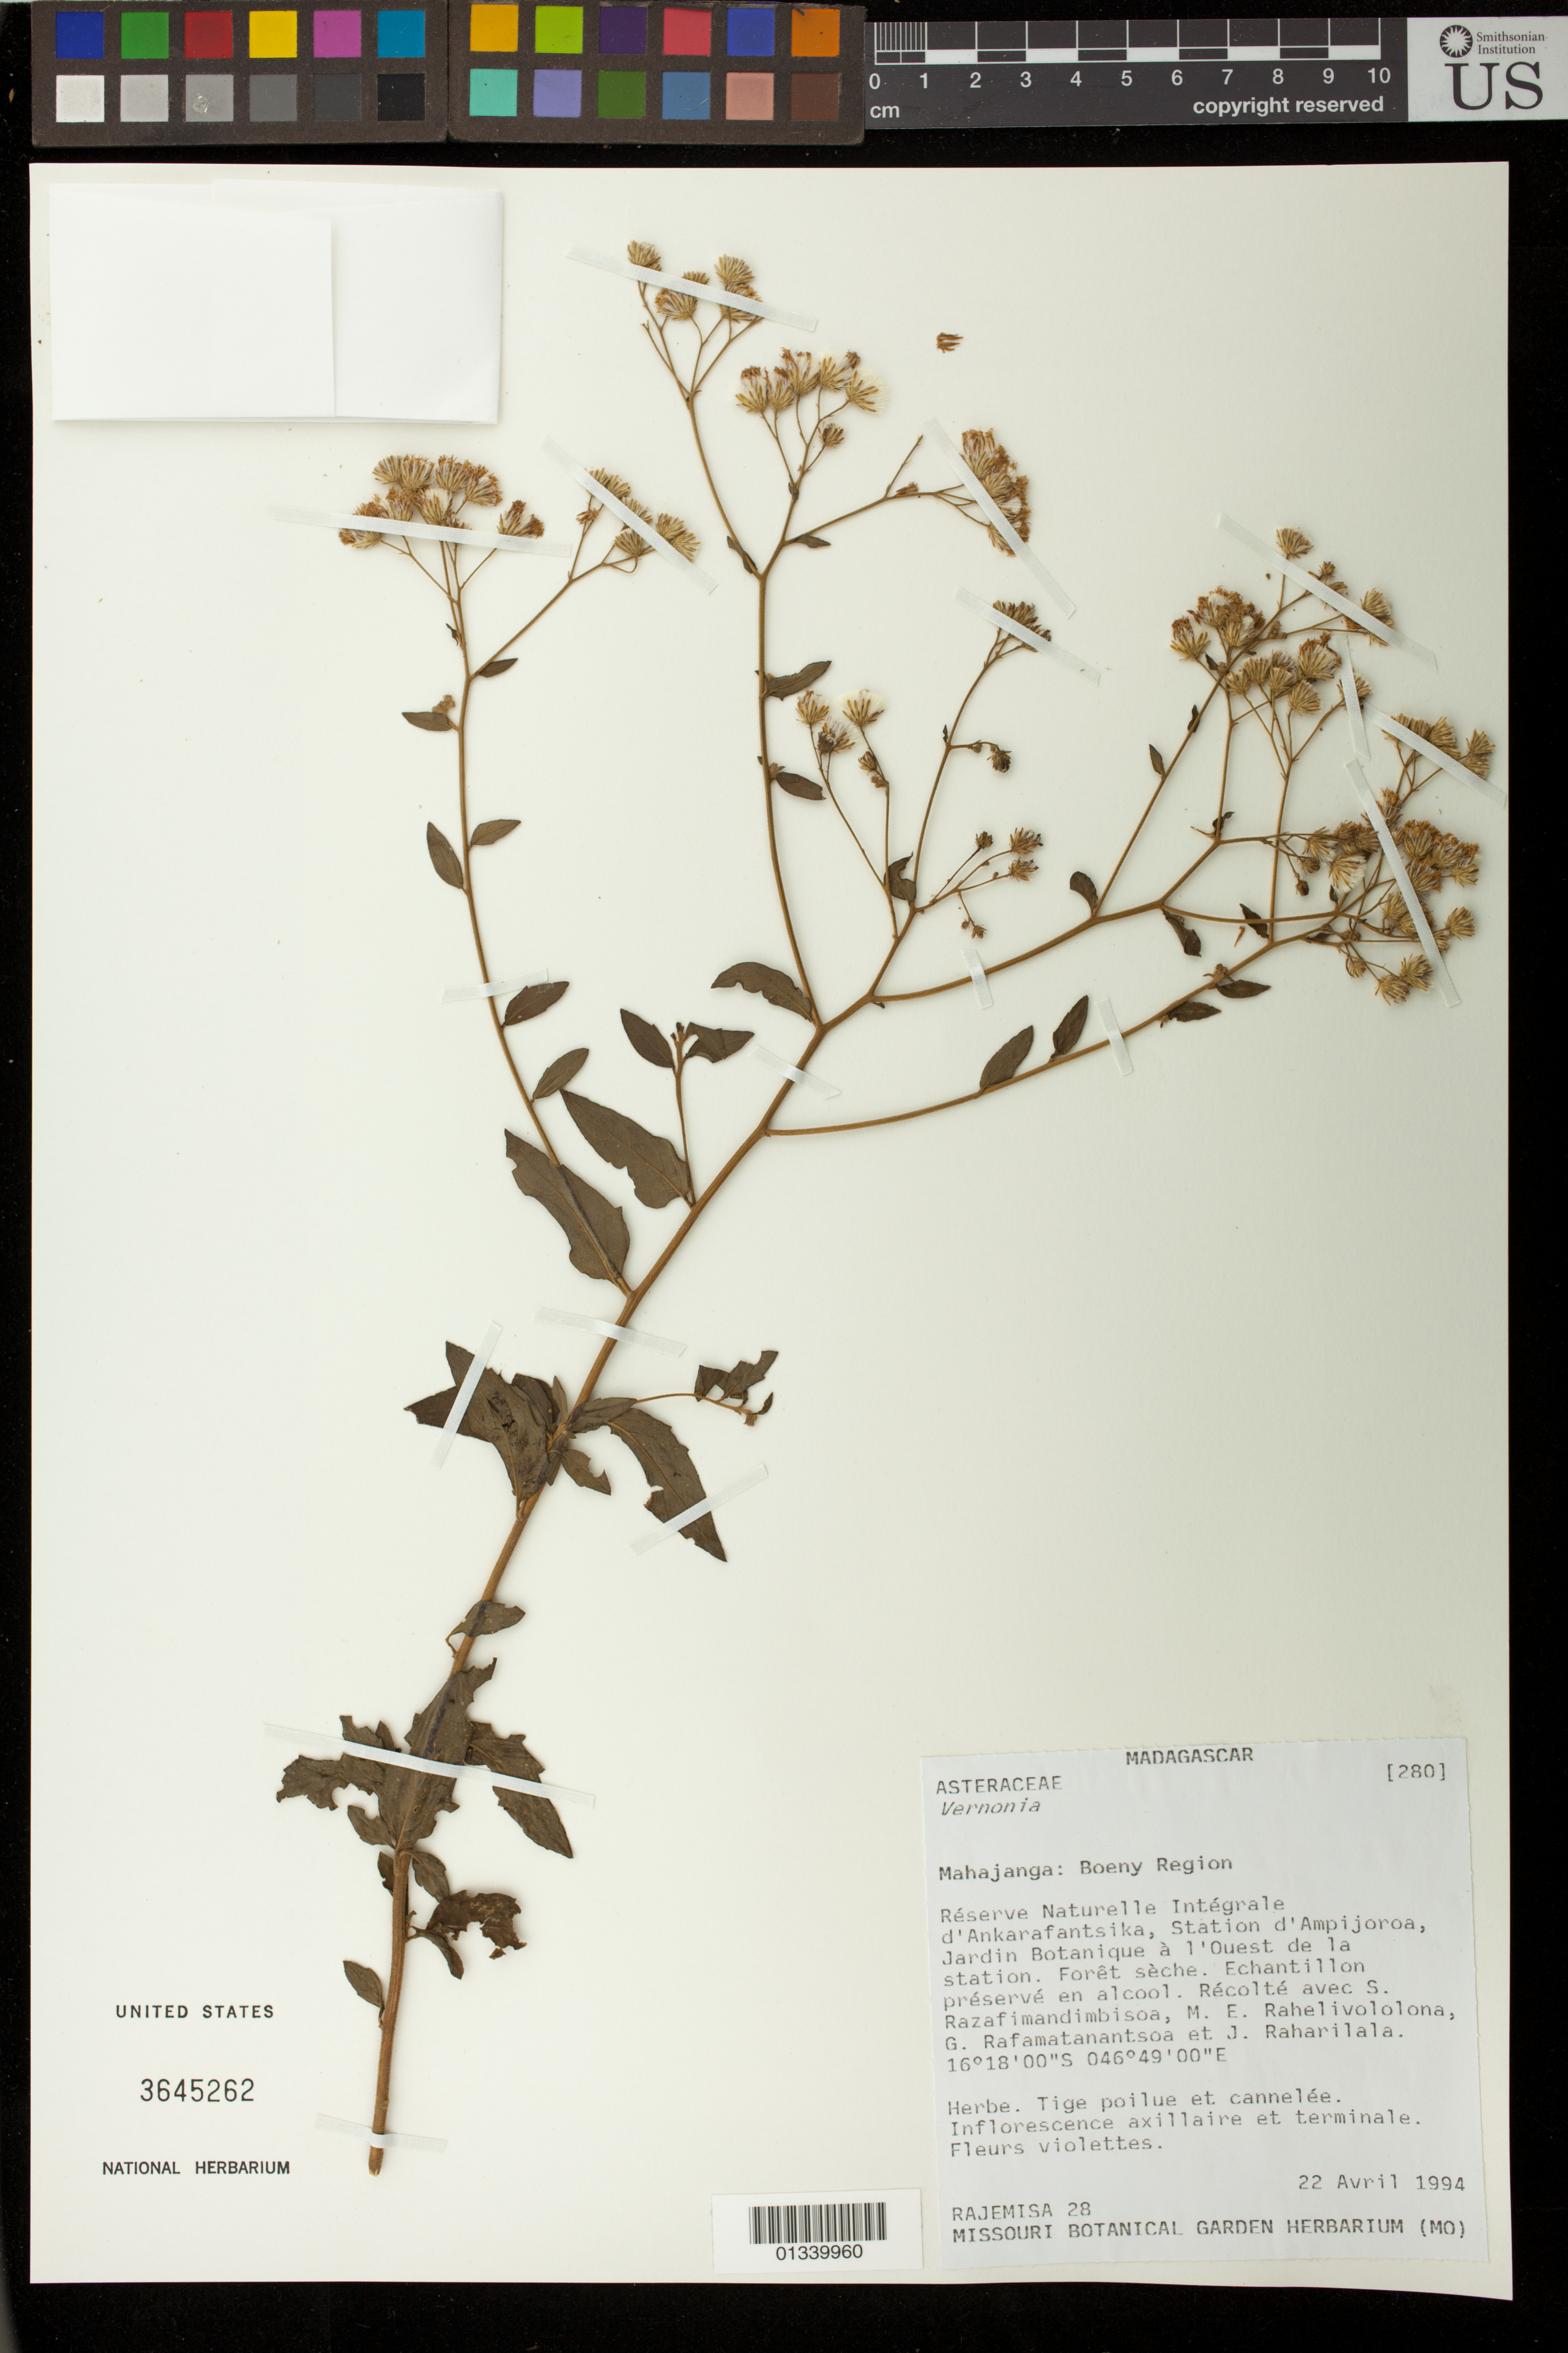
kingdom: Plantae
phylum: Tracheophyta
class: Magnoliopsida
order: Asterales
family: Asteraceae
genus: Vernonia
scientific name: Vernonia sp.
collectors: R. Rajemisa et al.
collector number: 28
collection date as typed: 22 Avril 1994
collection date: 1994-04-22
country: Madagascar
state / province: Boeny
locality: Reserve Naturella Integrale d'Ankarafantsika, Station d'Ampijoroa, Jardin Botanique a l'Ouest de la station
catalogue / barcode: US 3645262